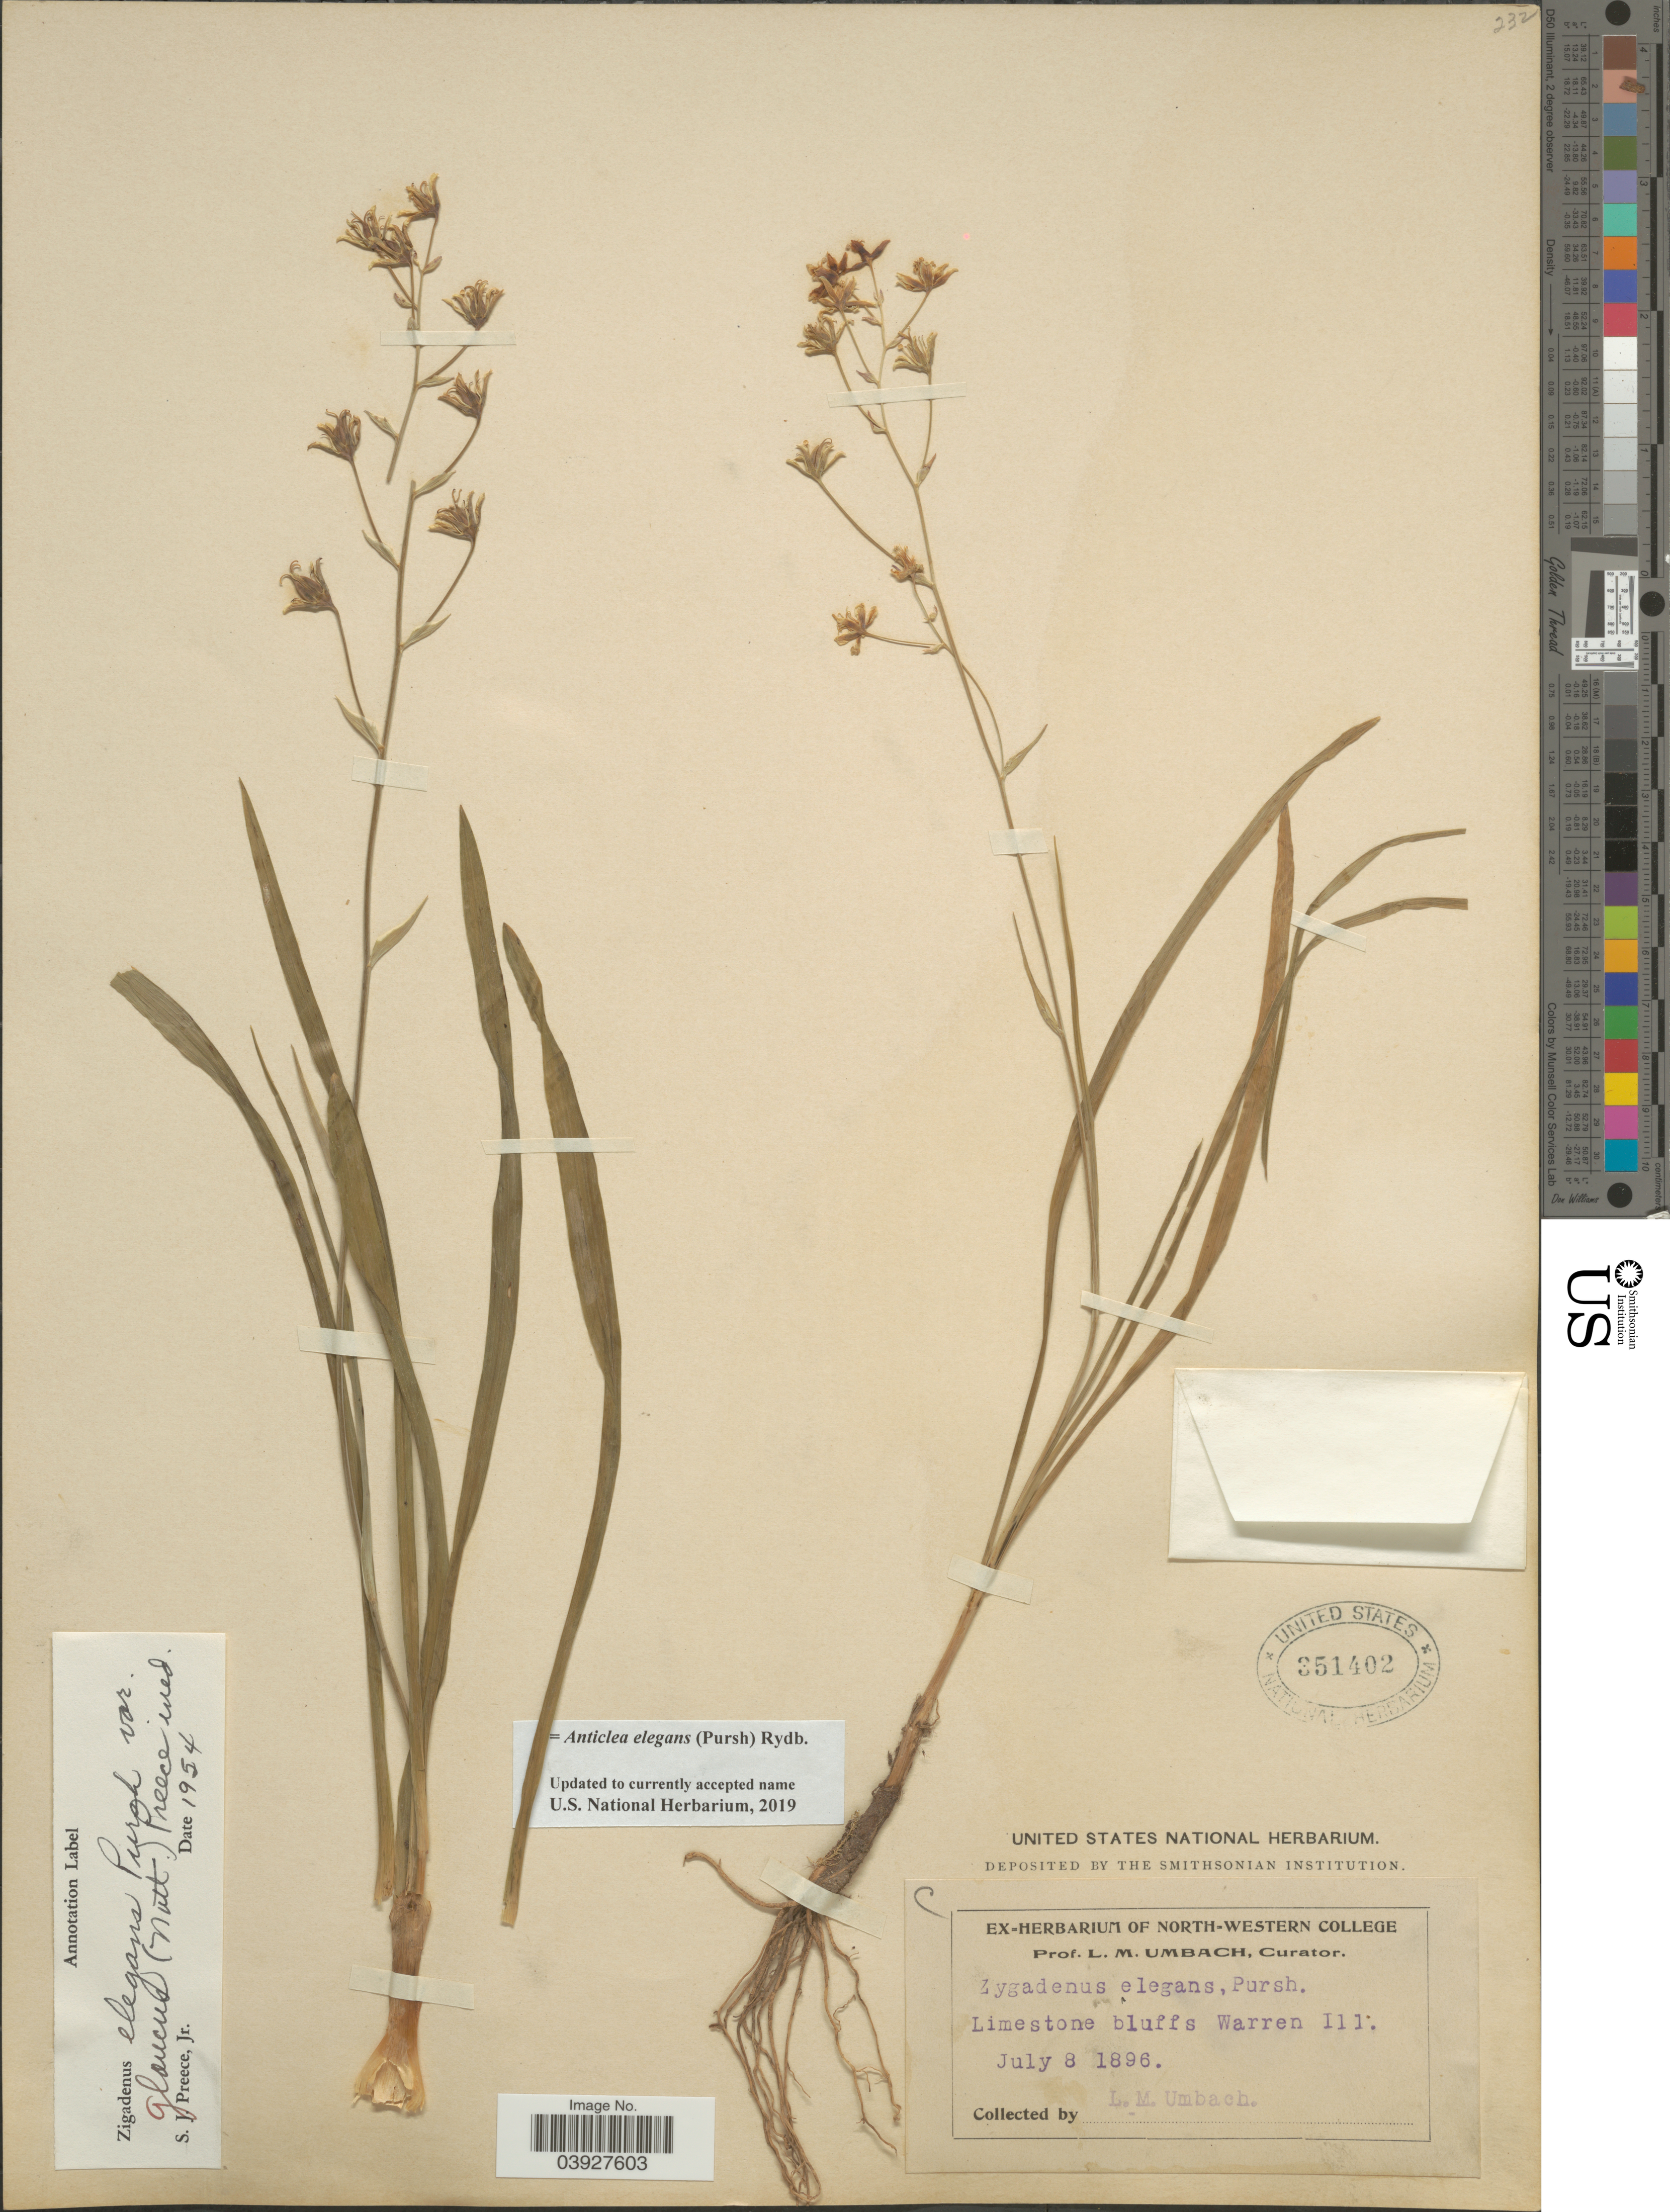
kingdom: Plantae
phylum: Tracheophyta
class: Liliopsida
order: Liliales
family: Melanthiaceae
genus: Anticlea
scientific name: Anticlea elegans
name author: (Pursh) Rydb.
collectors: L. M. Umbach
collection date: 1896-07-08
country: United States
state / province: Illinois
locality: Limestone bluffs Warren.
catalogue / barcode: US 351402